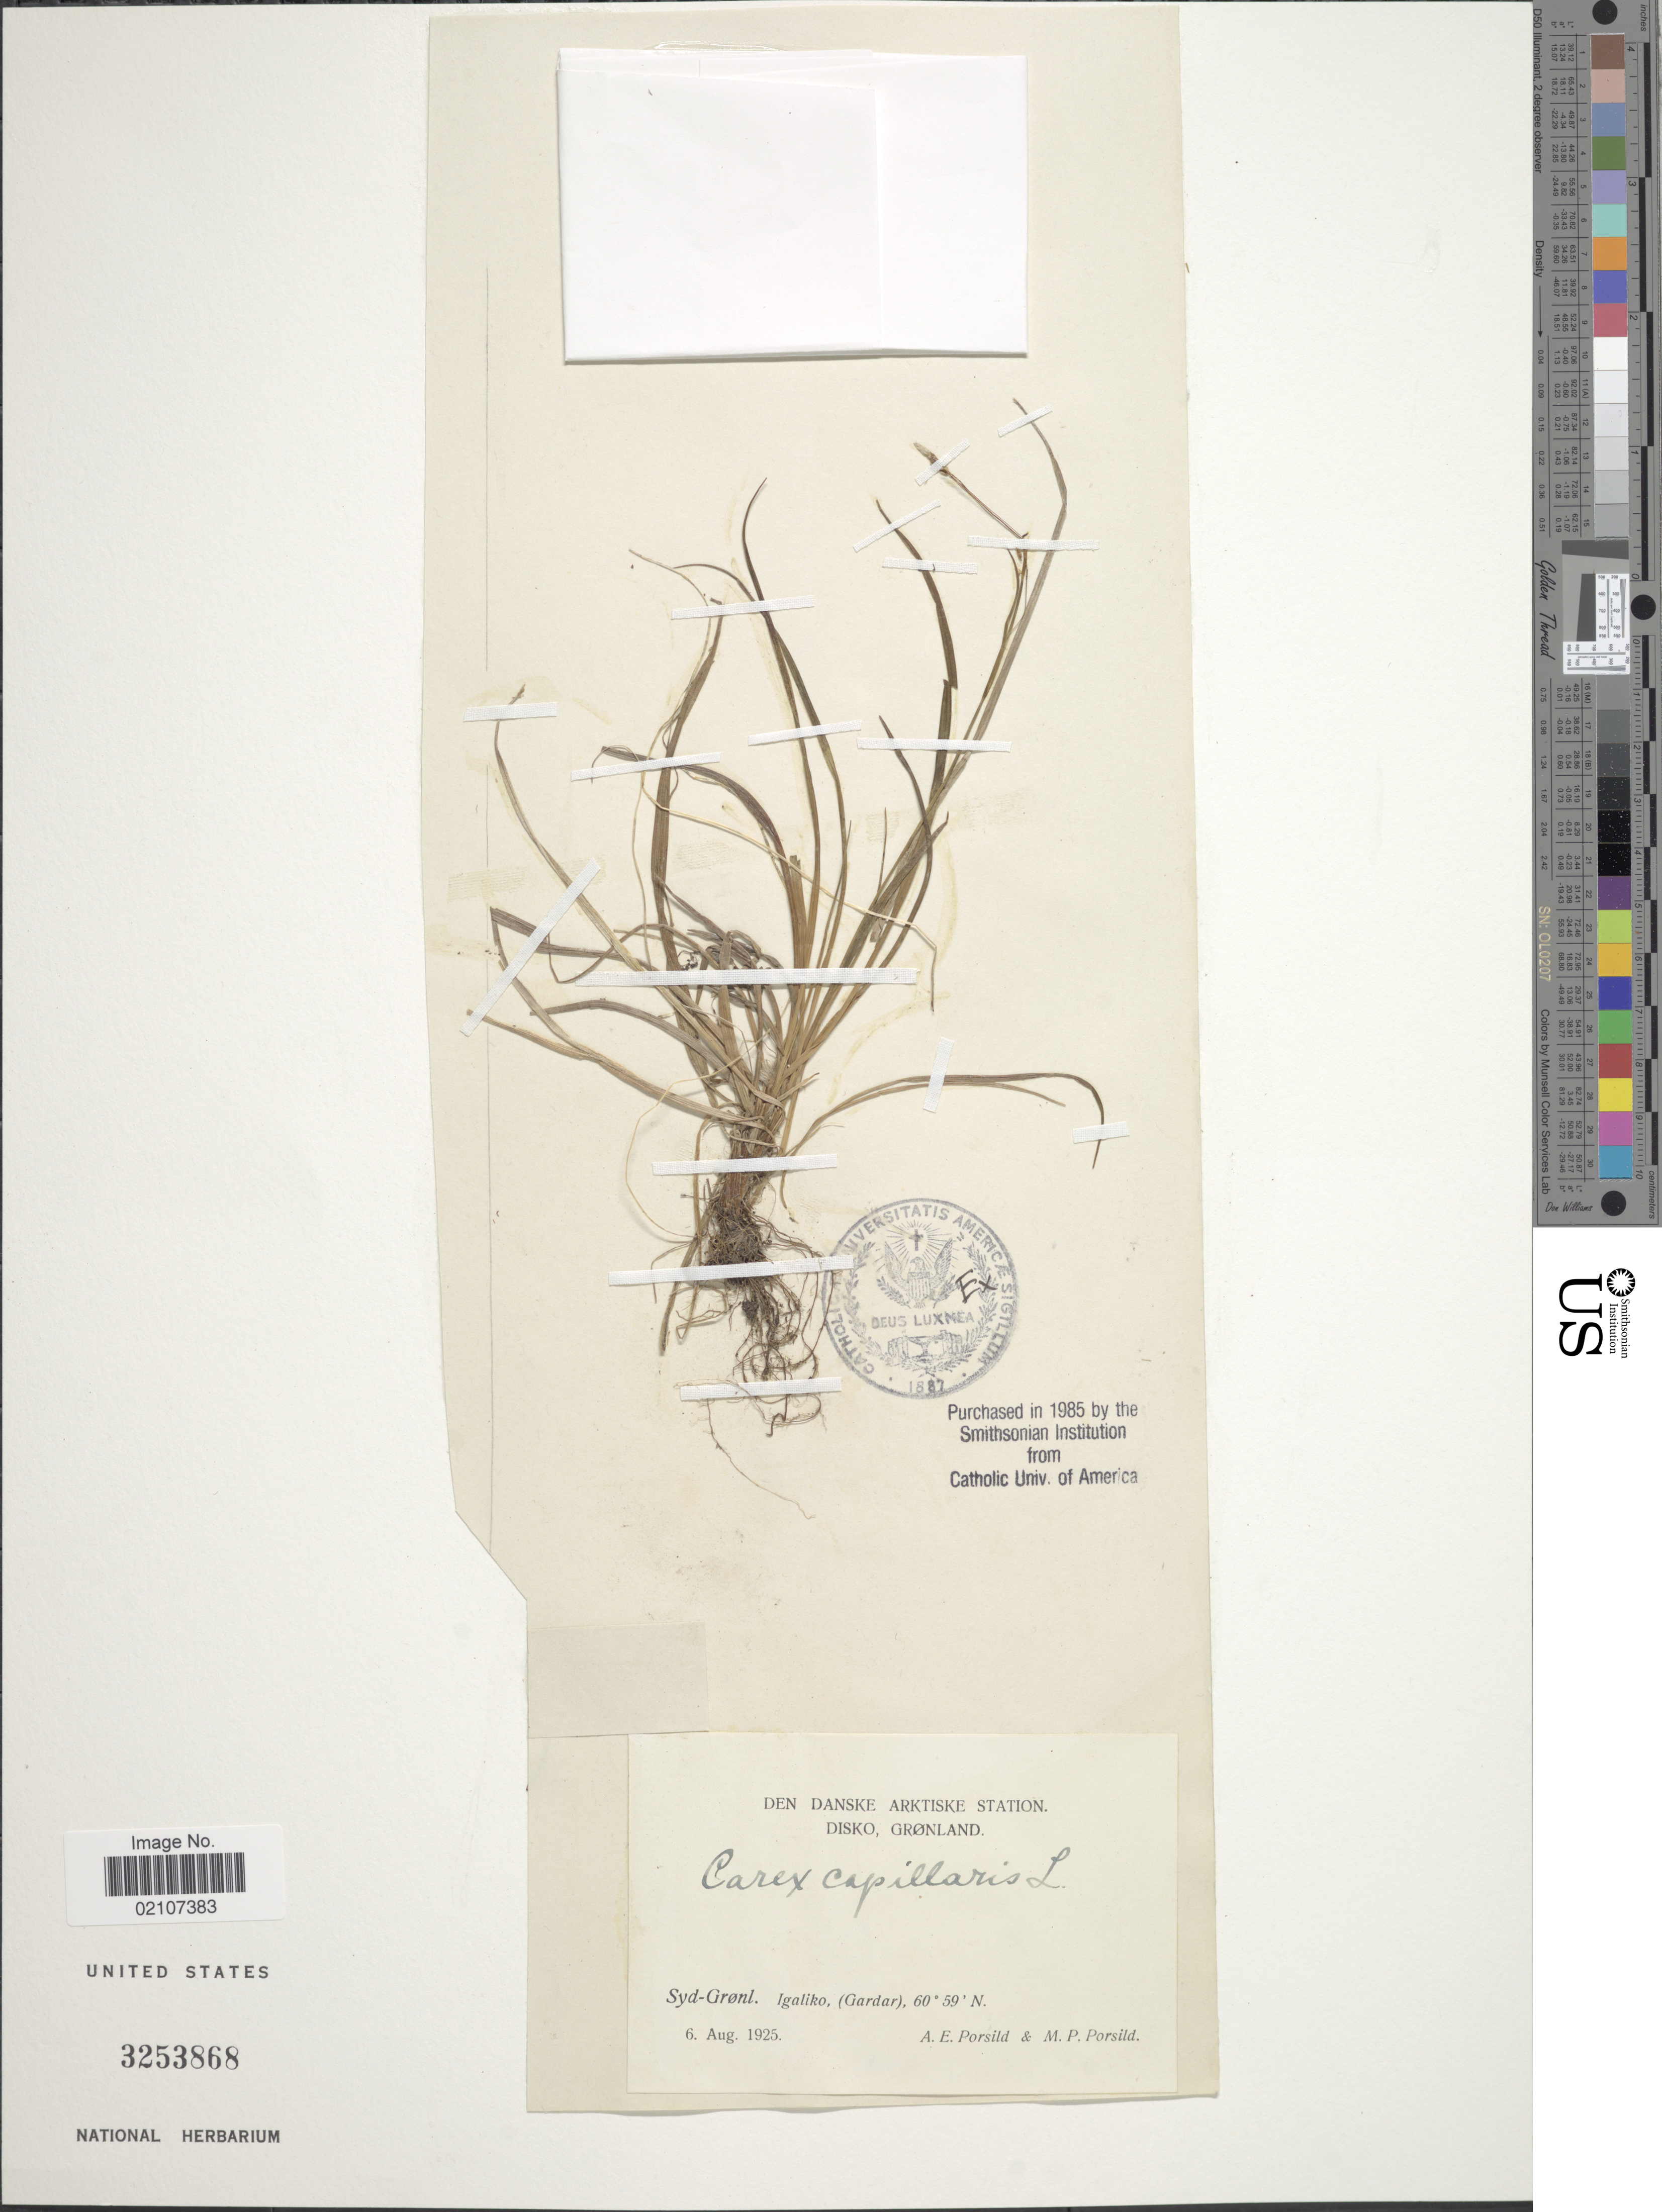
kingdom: Plantae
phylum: Tracheophyta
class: Liliopsida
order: Poales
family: Cyperaceae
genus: Carex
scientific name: Carex capillaris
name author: L.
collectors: A. E. Porsild & M. P. Porsild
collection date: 1925-08-06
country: Greenland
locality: Den Danske Artiske Station Disko, Syd-Grønl. Igaliko, (Gardar)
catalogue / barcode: US 3253868